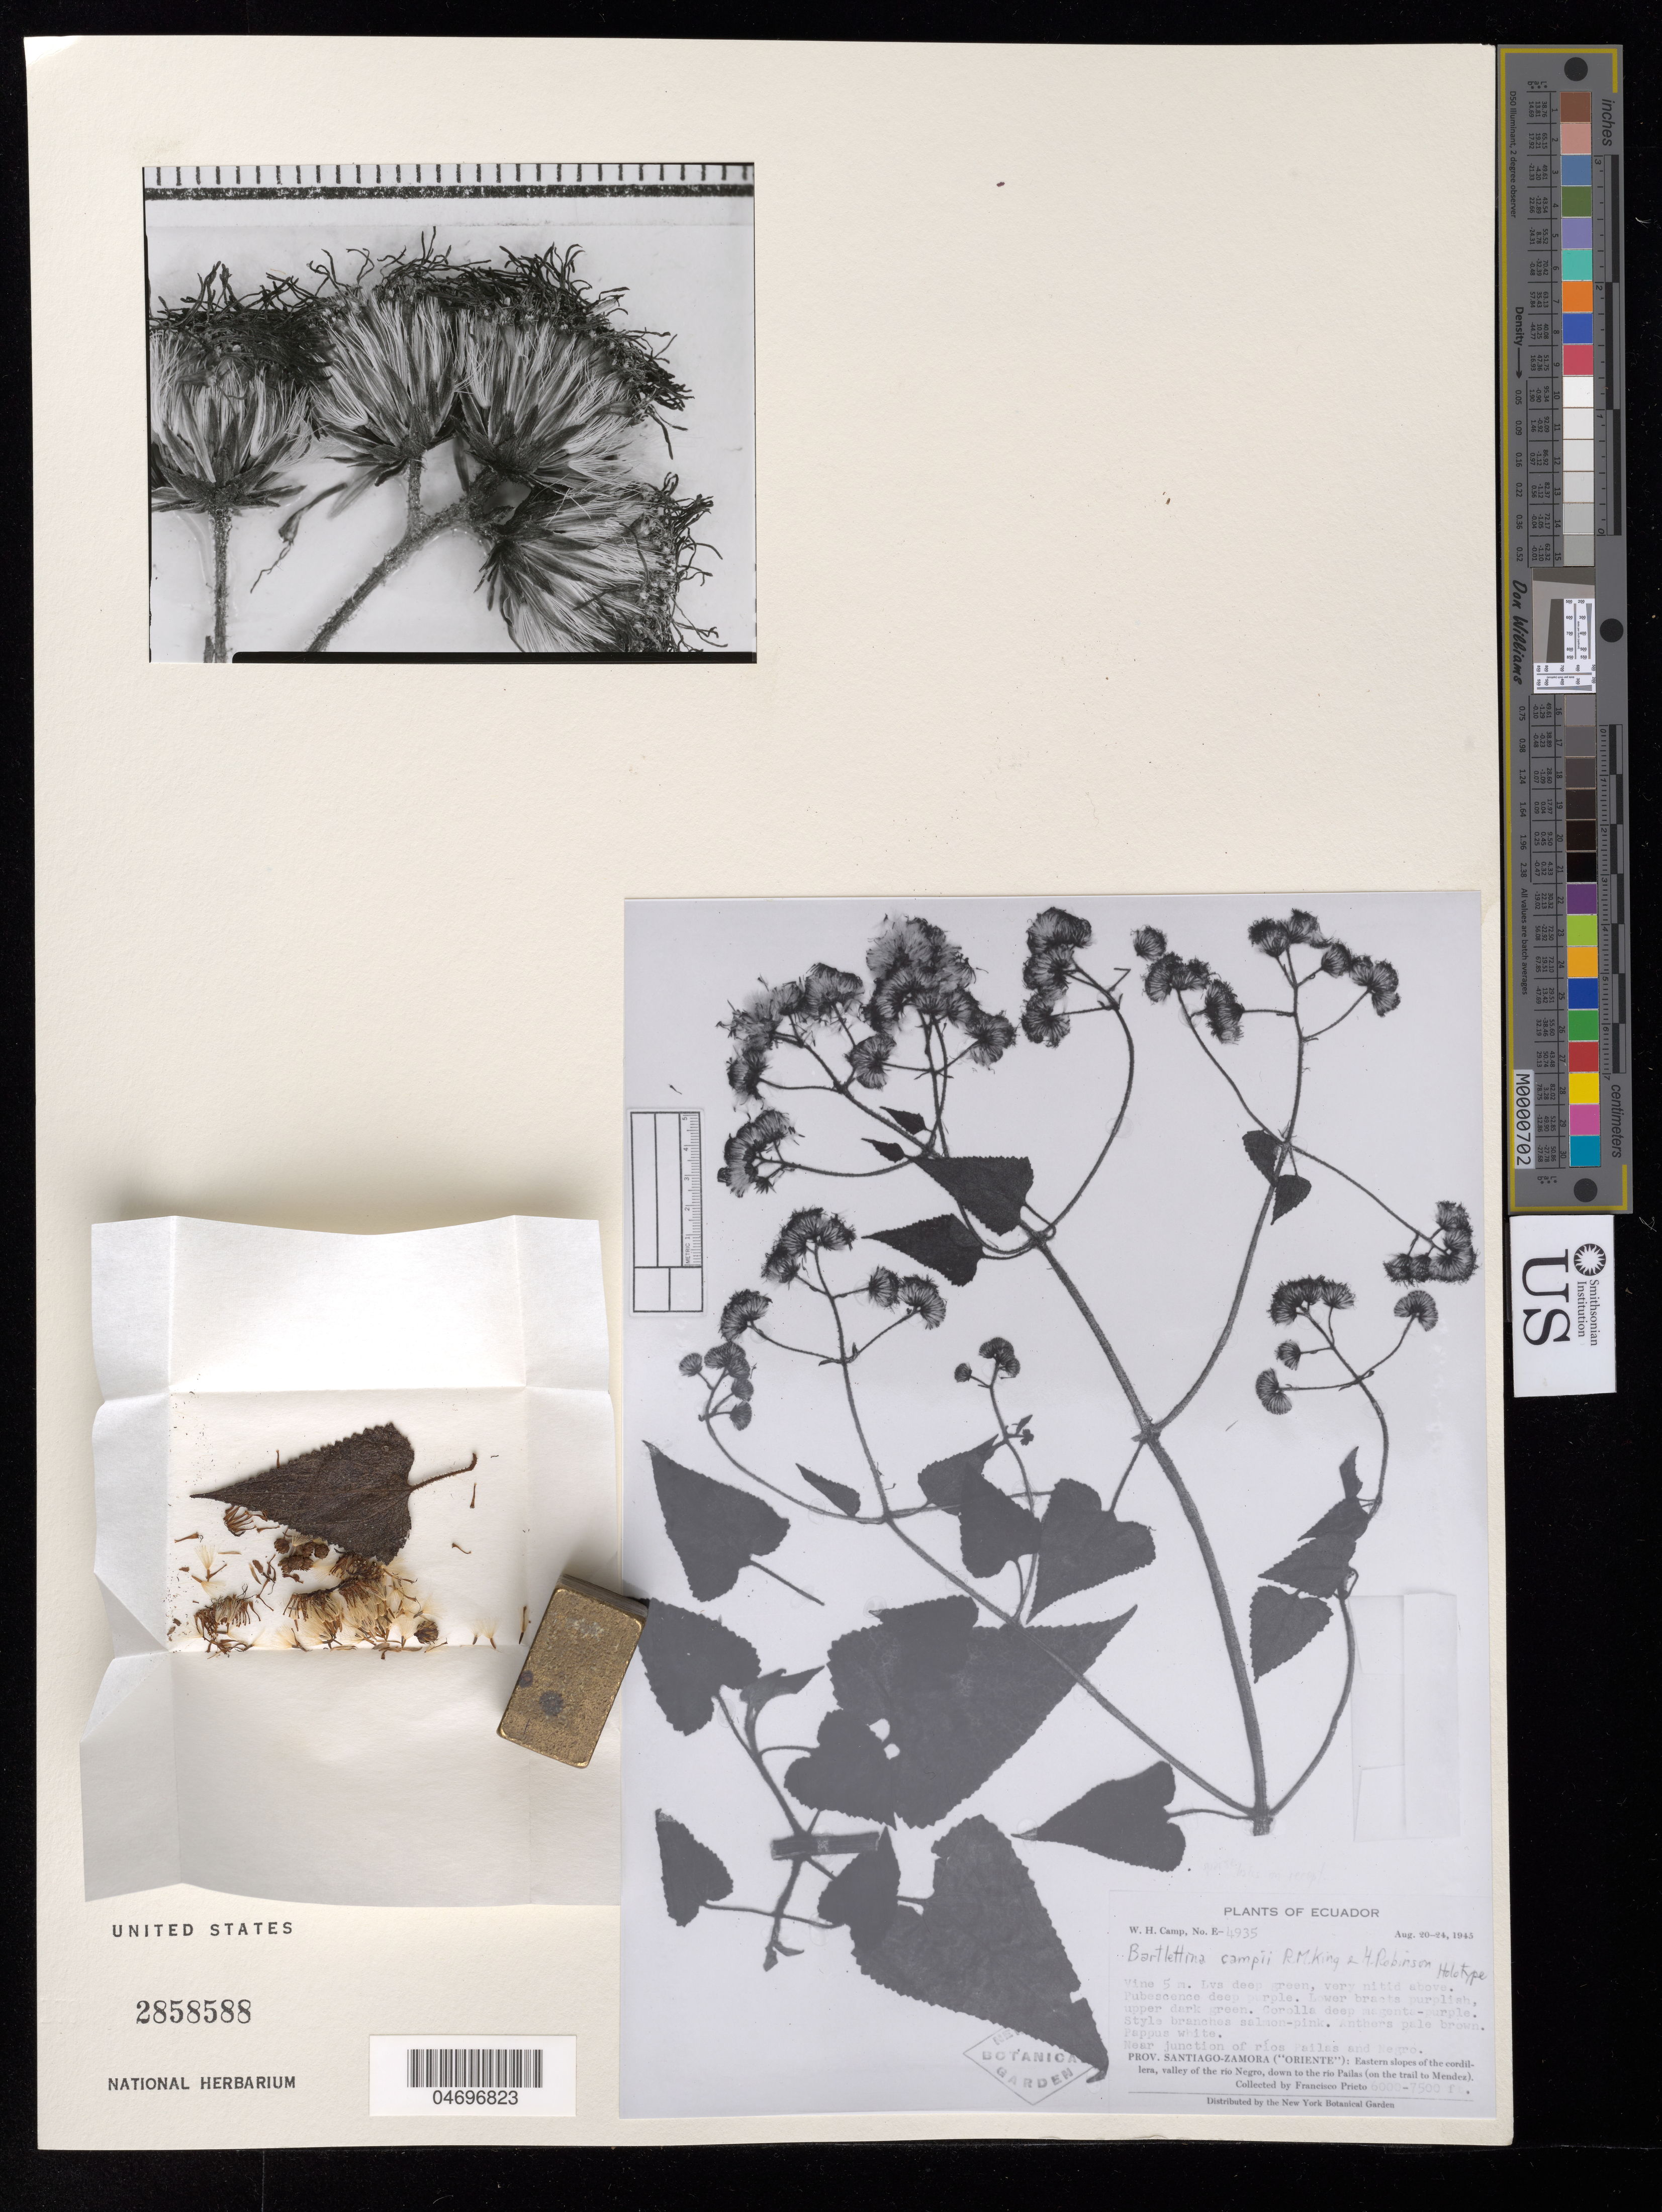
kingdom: Plantae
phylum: Tracheophyta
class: Magnoliopsida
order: Asterales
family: Asteraceae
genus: Bartlettina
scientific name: Bartlettina campii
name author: R.M. King & H. Rob.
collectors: W. H. Camp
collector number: E- 4935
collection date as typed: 20 Aug 1945 to 24 Aug 1945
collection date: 1945-08-20/1945-08-24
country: Ecuador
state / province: Morona-Santiago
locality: E slopes of Cordillera, Calley of Rio Negro, junction of Rios Pailas & Negro, Trail to Mendez. Province previously entered as Morona-Santiago / Zamora-Chinchipe.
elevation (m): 1829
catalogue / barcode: US 2858588